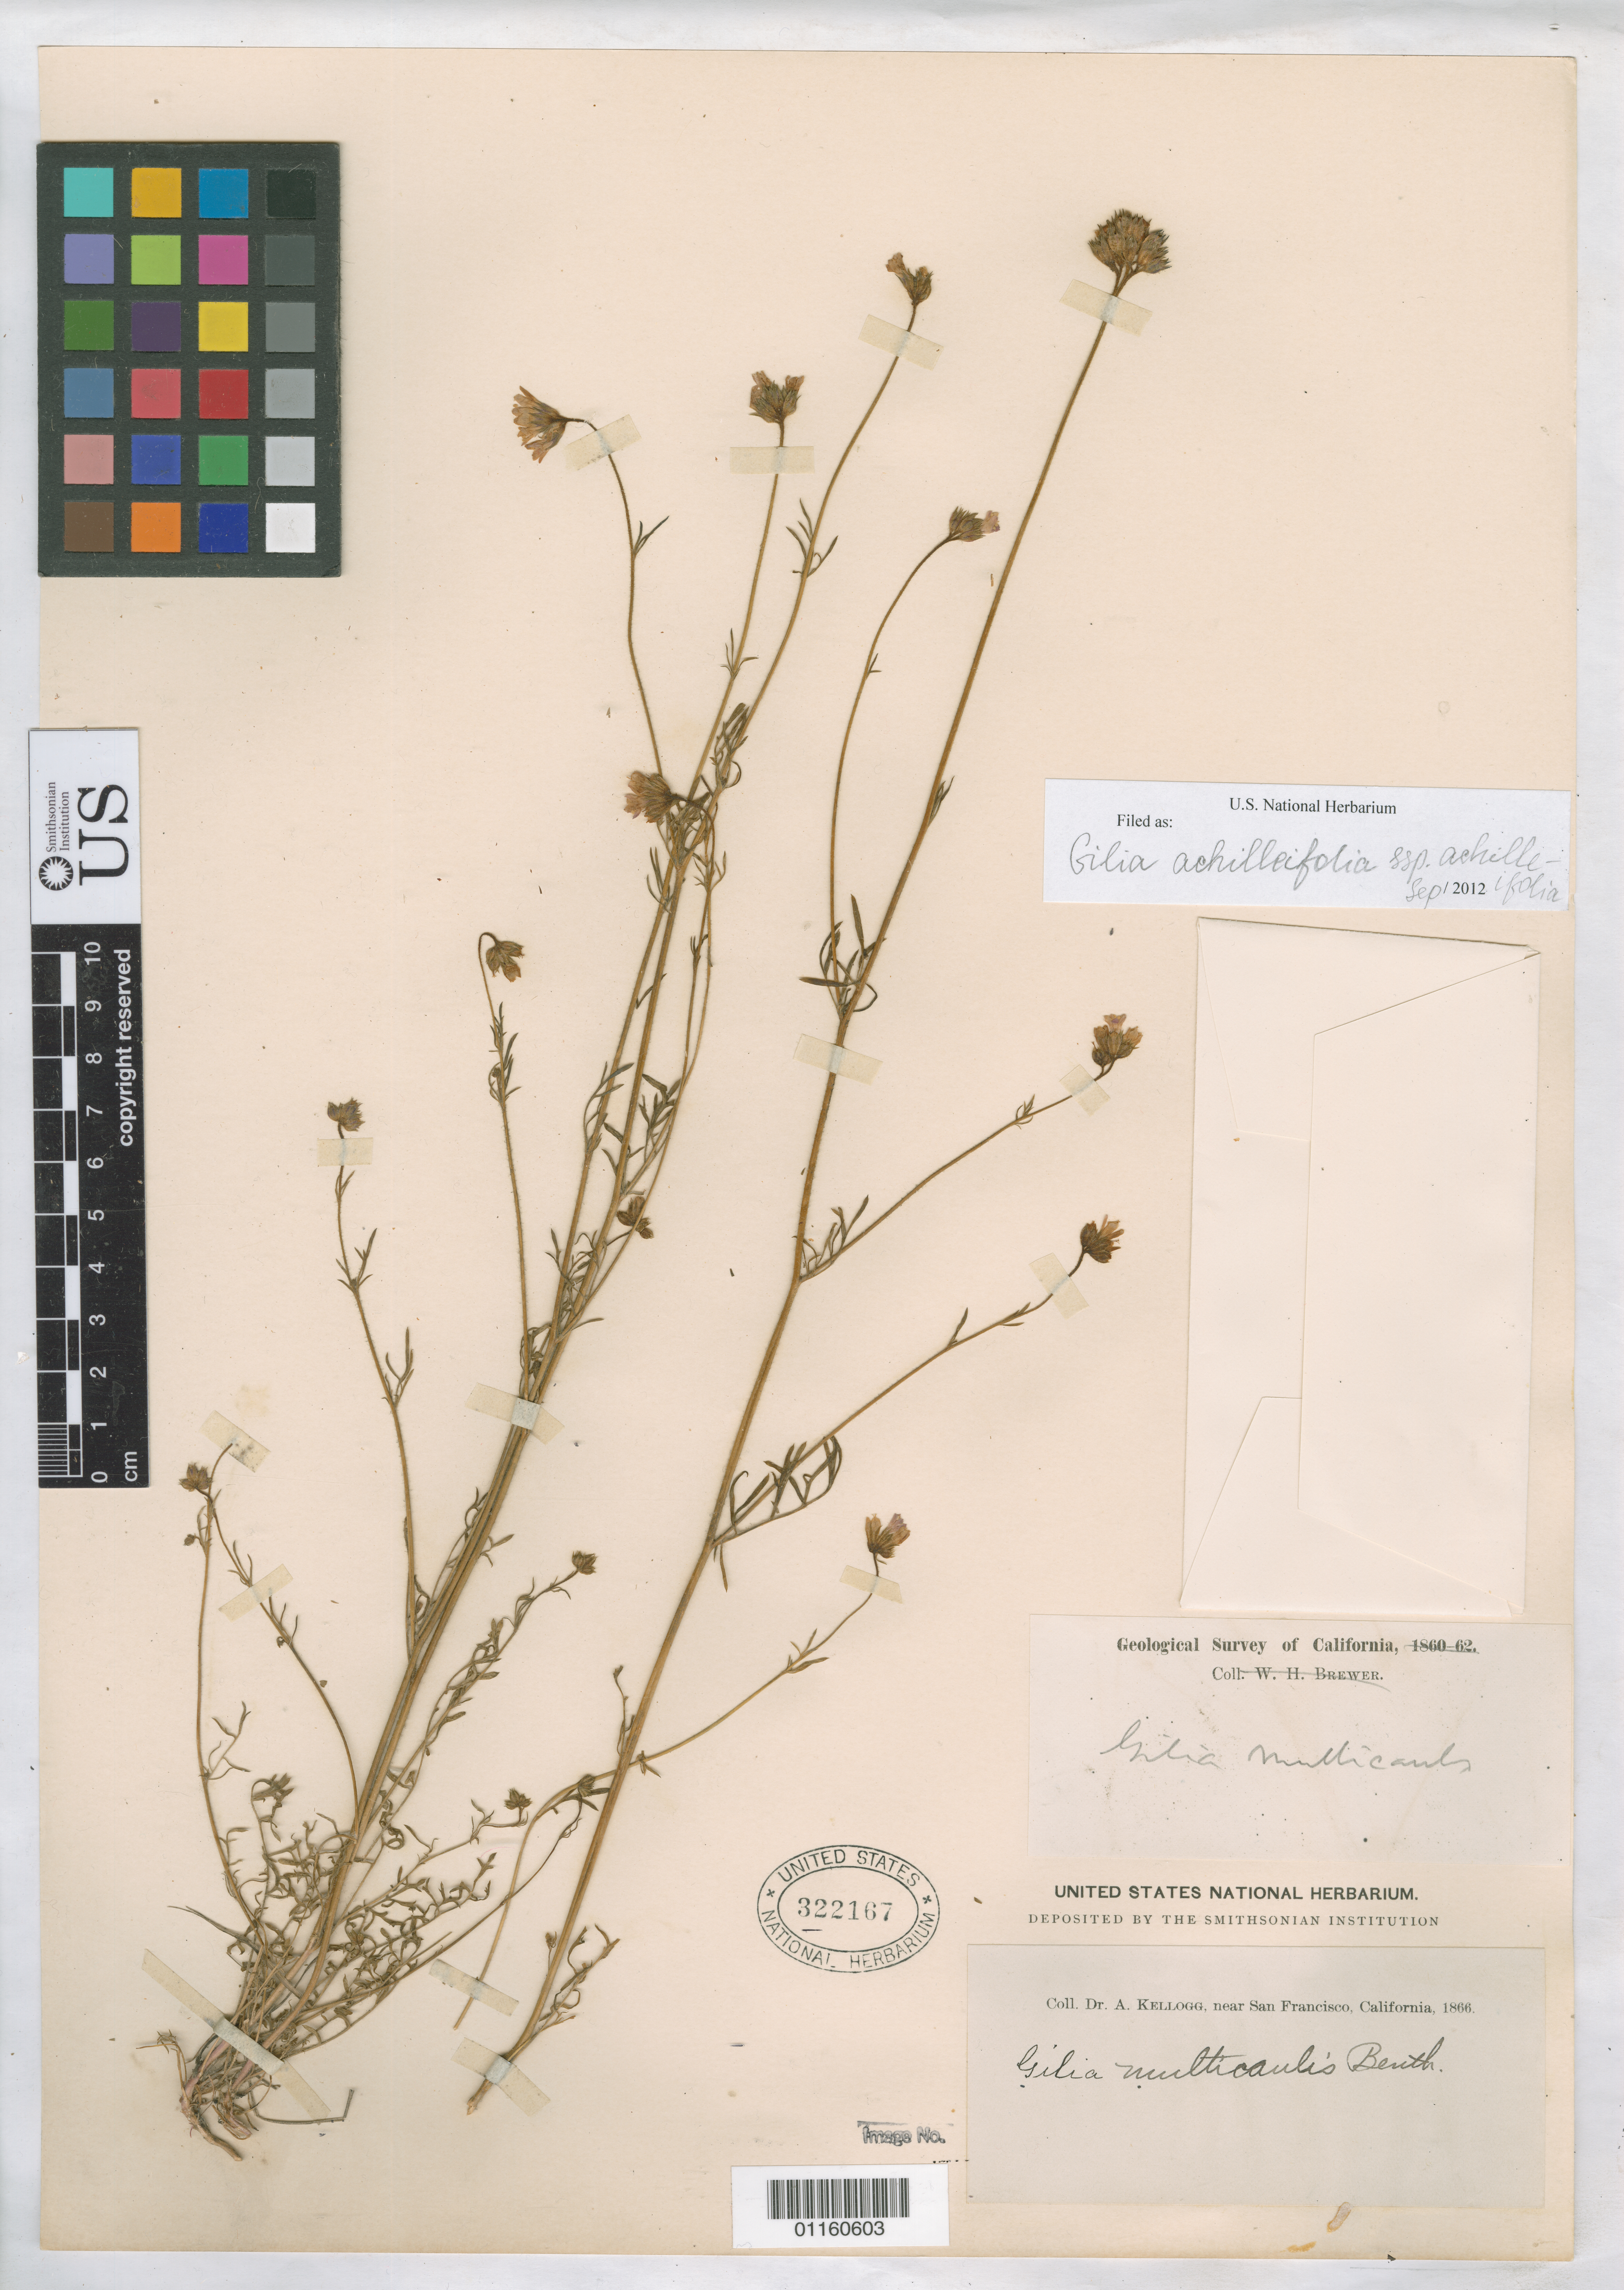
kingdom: Plantae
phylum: Tracheophyta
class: Magnoliopsida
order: Ericales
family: Polemoniaceae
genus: Gilia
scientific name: Gilia achilleifolia subsp. achilleifolia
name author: Benth.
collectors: A. Kellogg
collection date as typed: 1866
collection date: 1866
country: United States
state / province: California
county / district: San Francisco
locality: near san Francisco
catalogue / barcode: US 322167